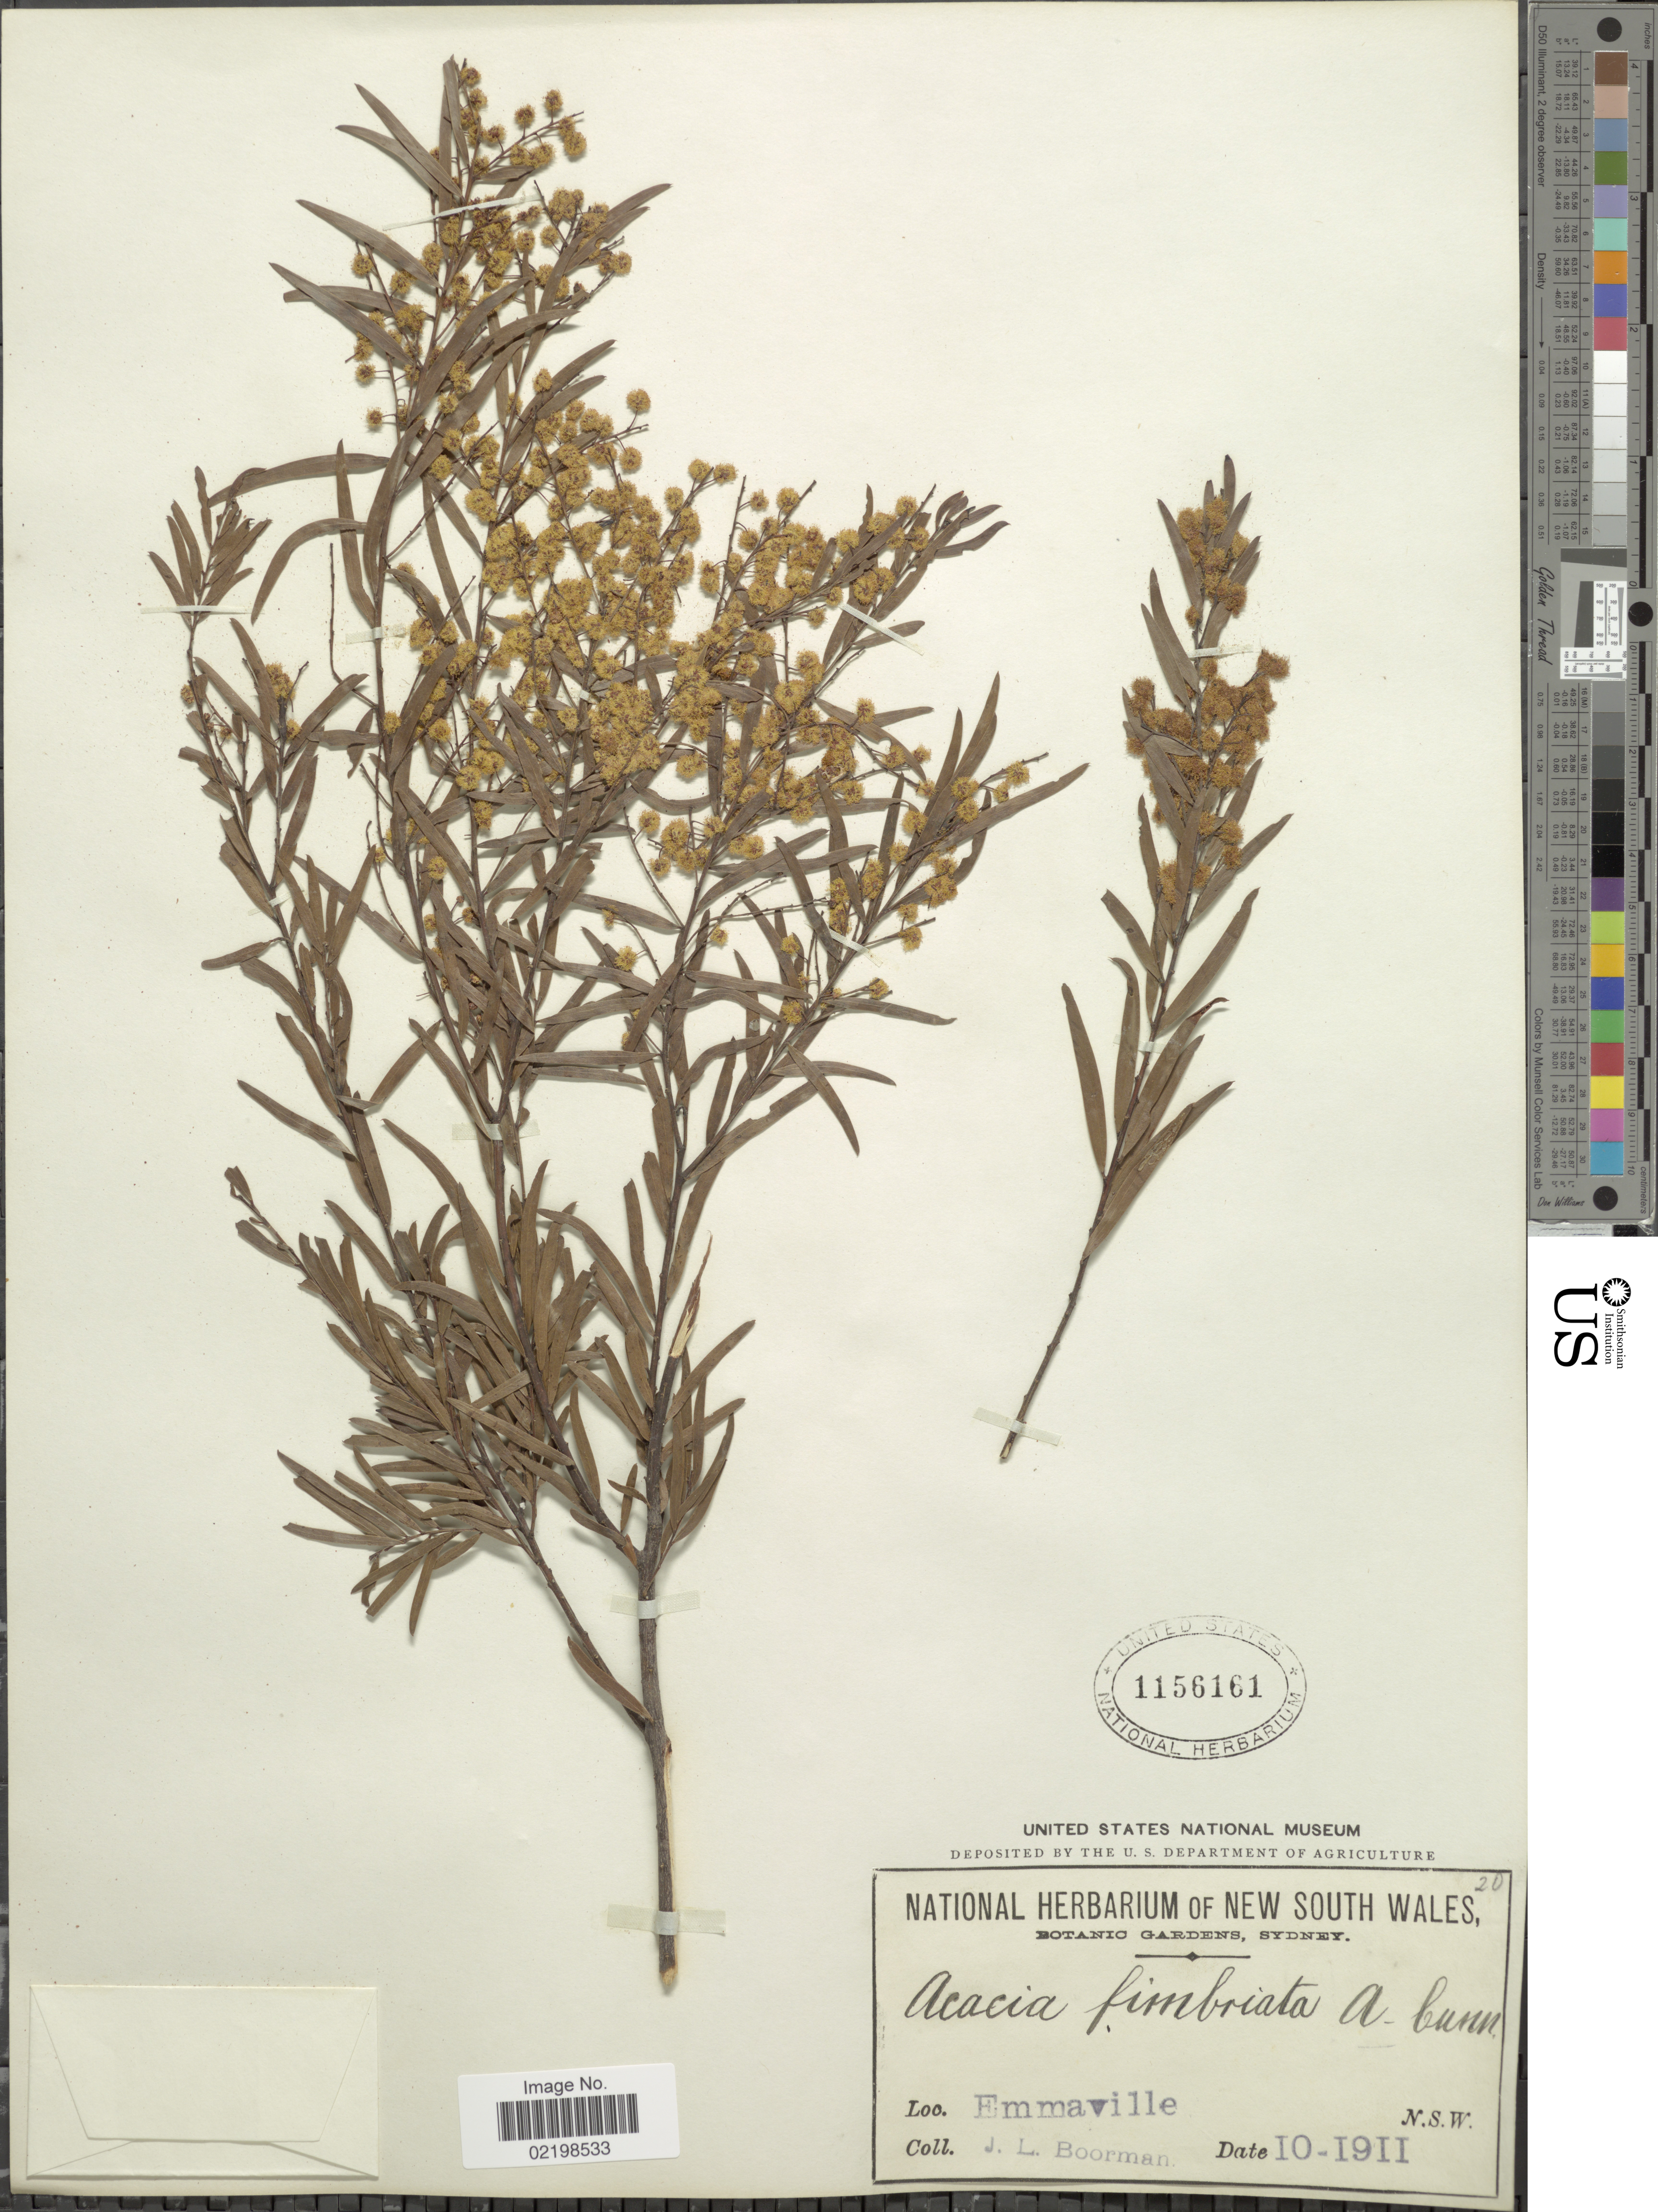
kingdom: Plantae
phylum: Tracheophyta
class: Magnoliopsida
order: Fabales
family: Fabaceae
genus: Acacia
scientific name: Acacia fimbriata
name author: A. Cunn. ex G. Don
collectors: J. Boorman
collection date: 1911-10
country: Australia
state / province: New South Wales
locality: Emmaville, N.S.W.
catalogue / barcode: US 1156161